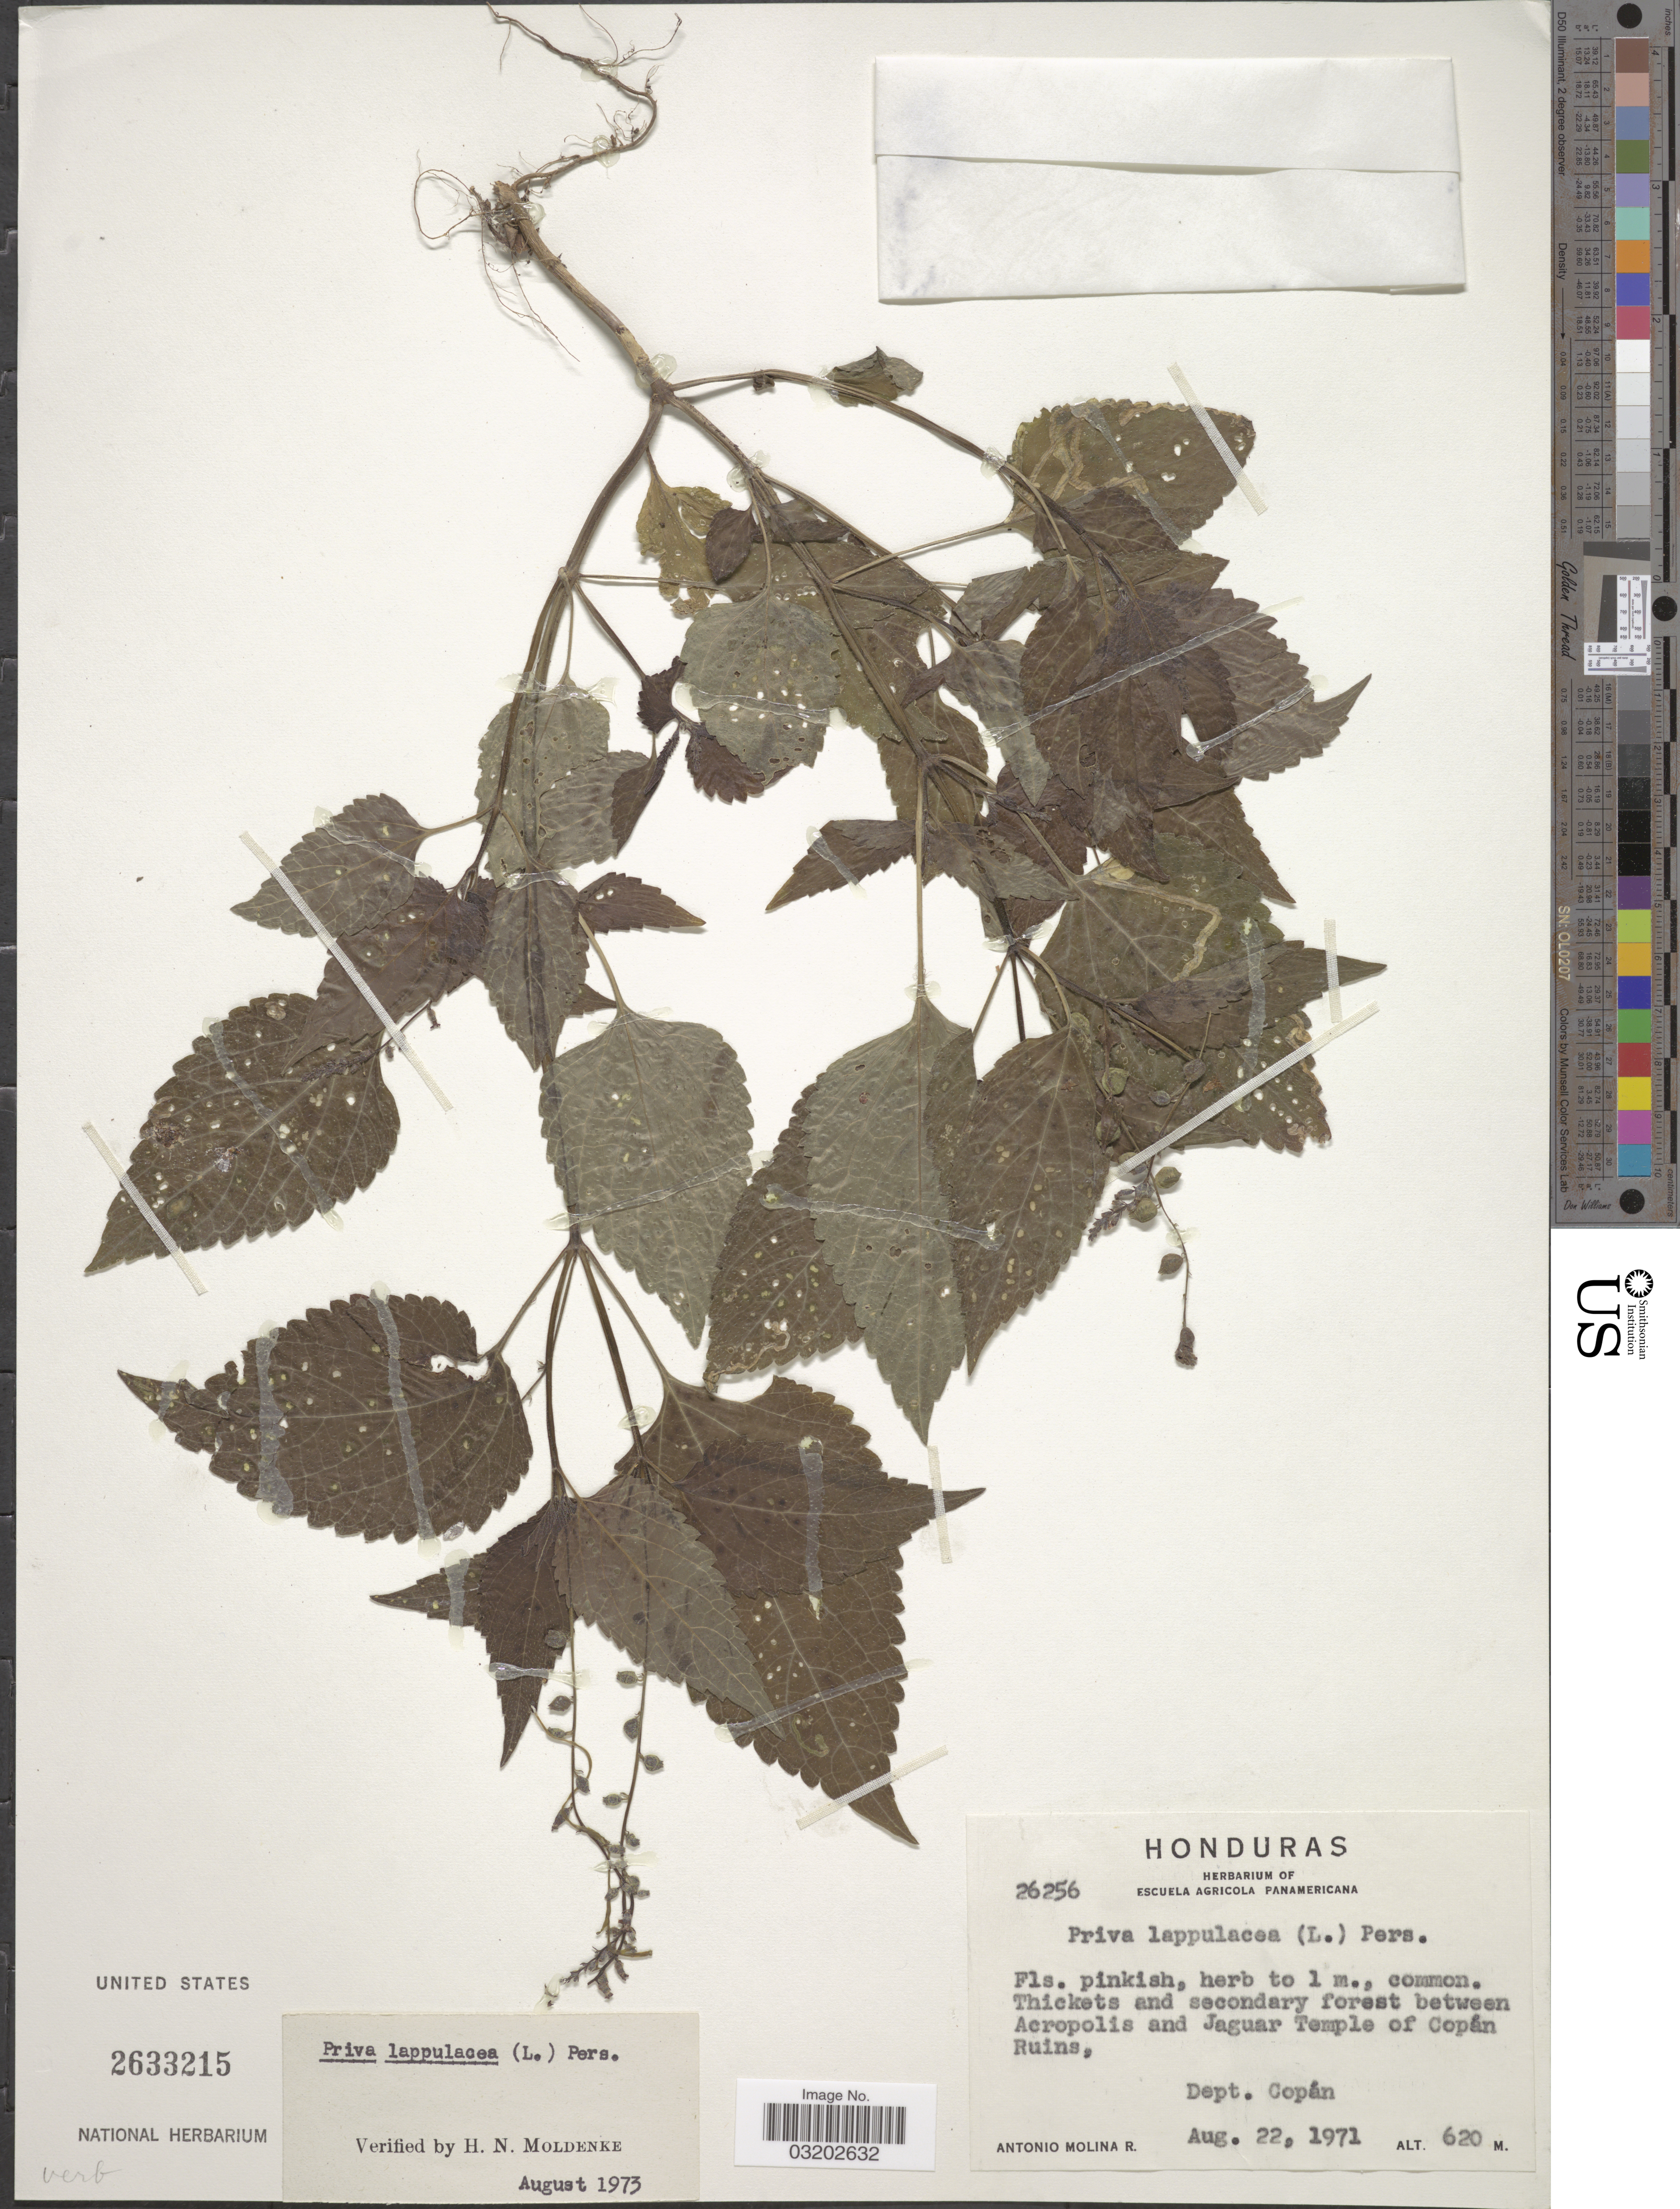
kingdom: Plantae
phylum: Tracheophyta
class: Magnoliopsida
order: Lamiales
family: Verbenaceae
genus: Priva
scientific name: Priva lappulacea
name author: (L.) Pers.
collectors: A. Molina R.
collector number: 26256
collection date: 1971-08-22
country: Honduras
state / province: Copán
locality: Thickets and secondary forest between Acropolis and Jaguar Temple of Copán Ruins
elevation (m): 620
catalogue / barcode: US 2633215